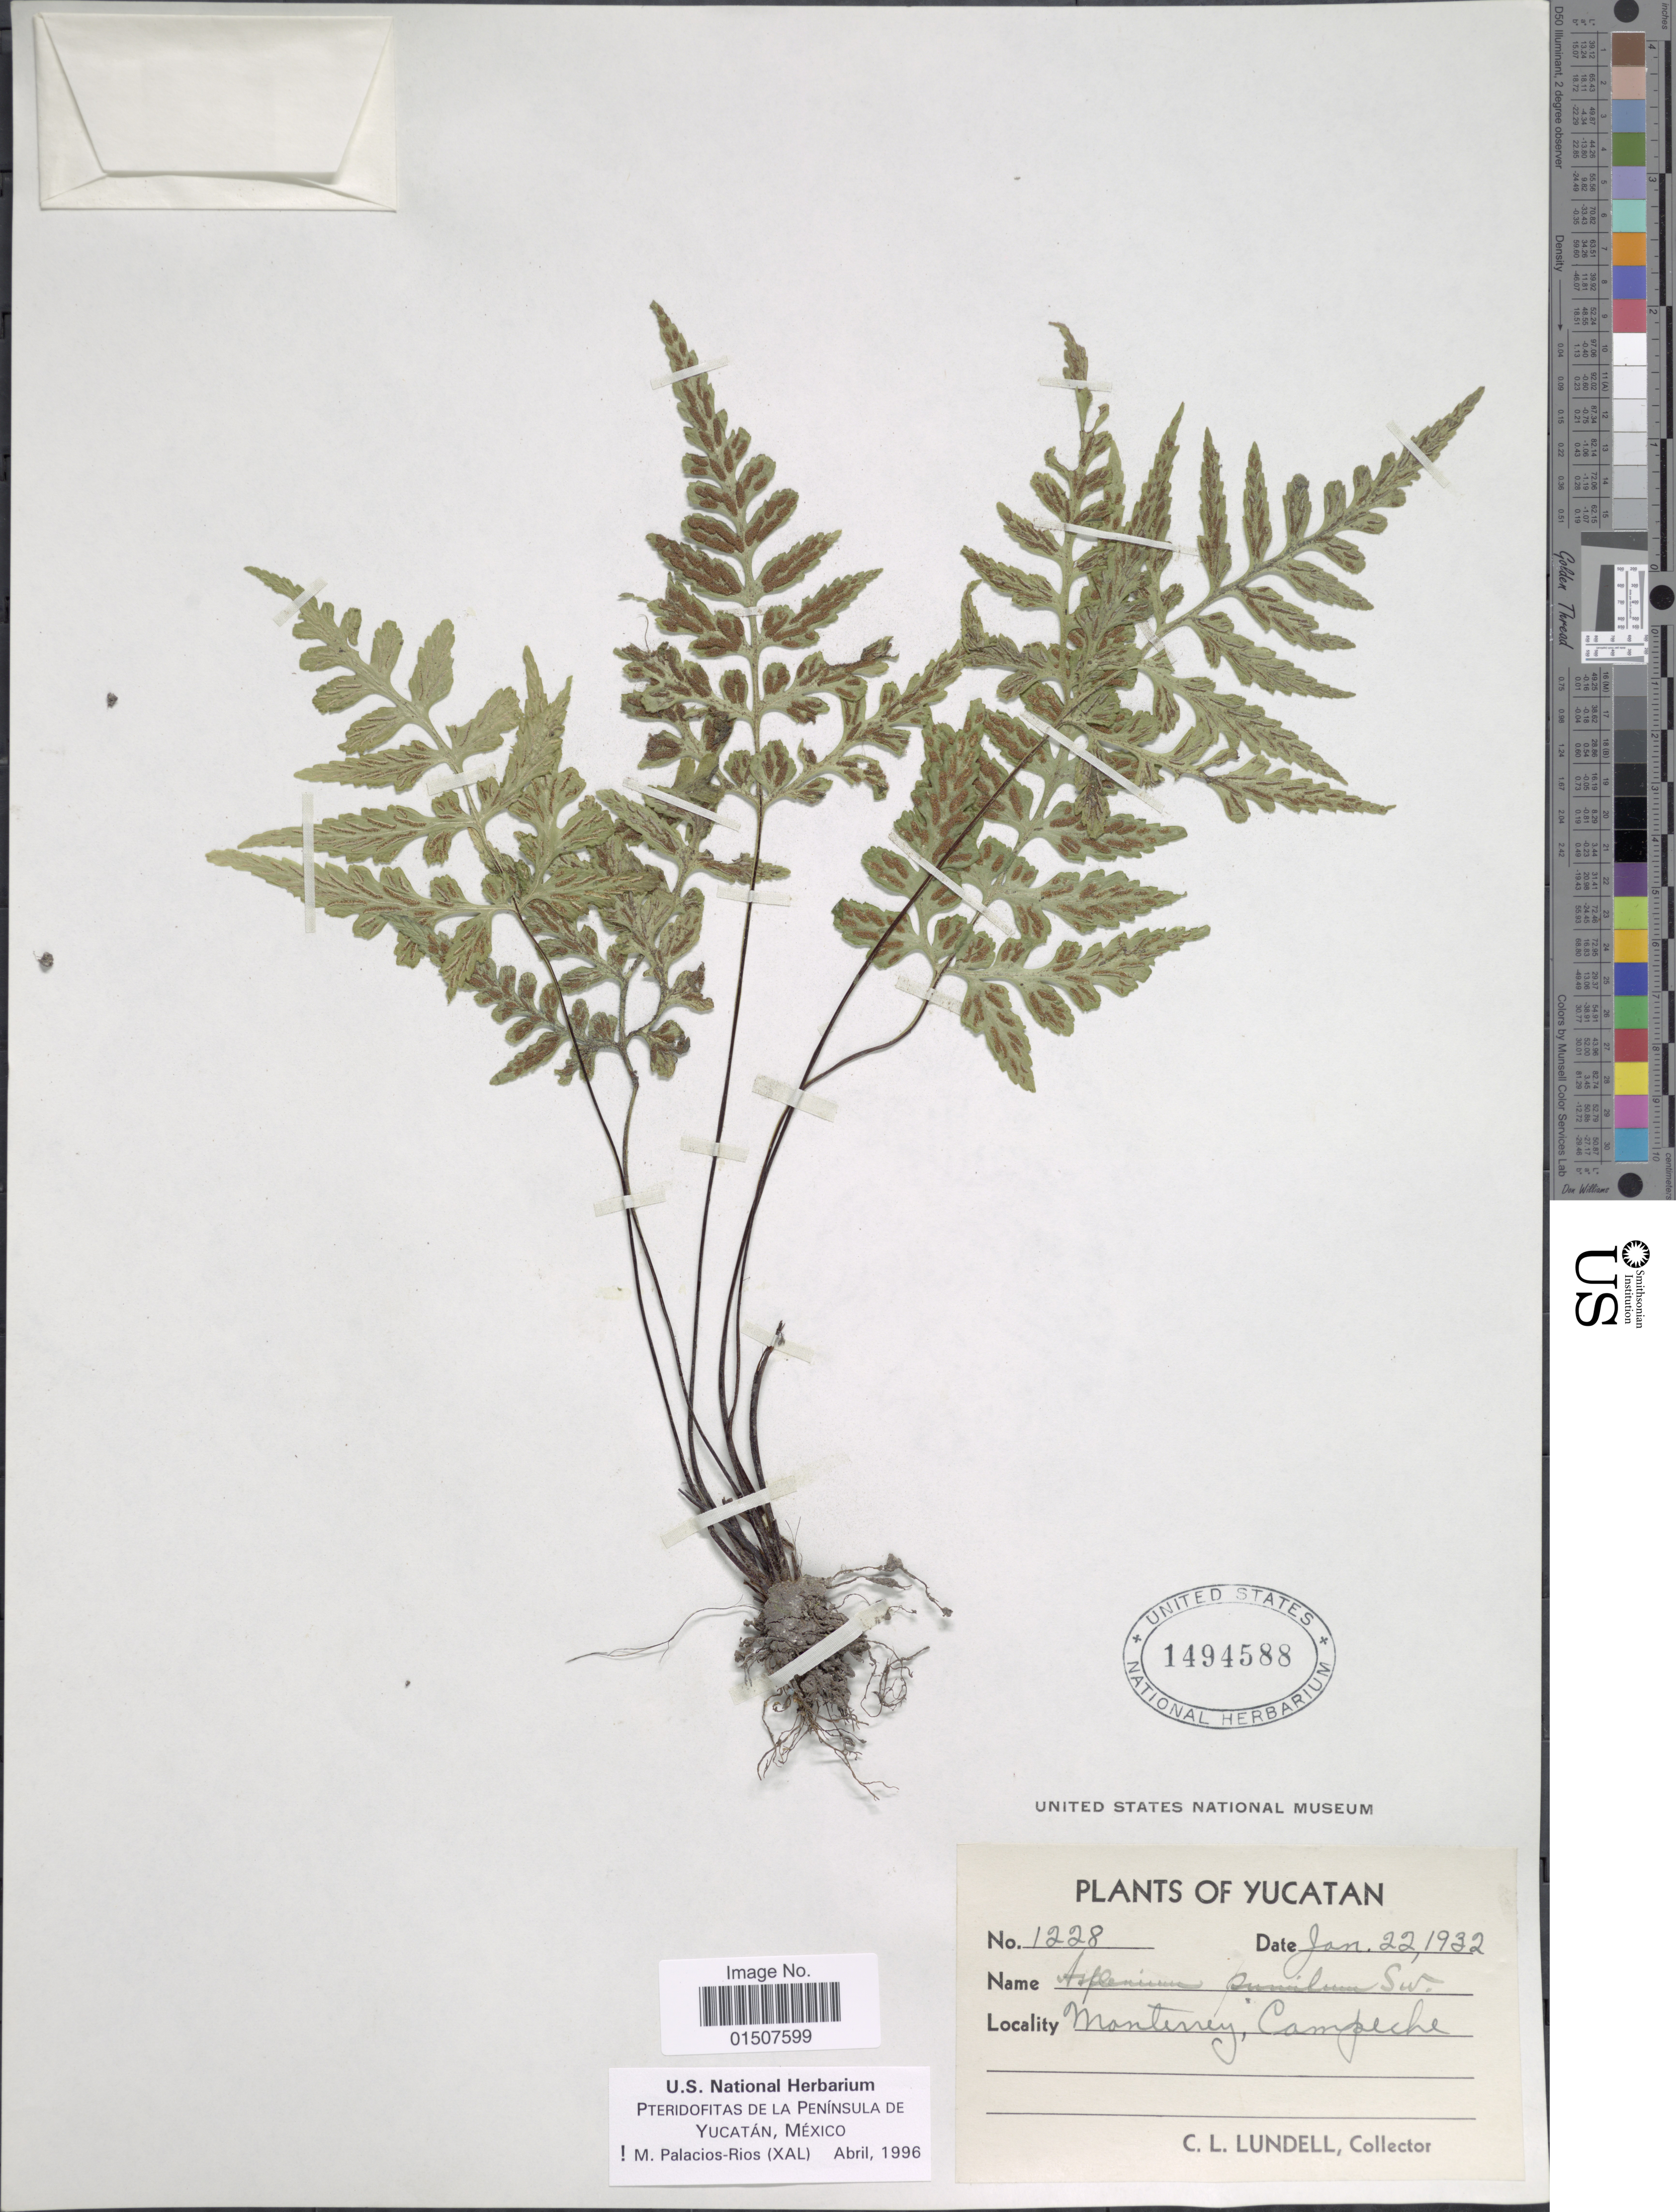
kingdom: Plantae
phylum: Tracheophyta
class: Polypodiopsida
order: Polypodiales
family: Aspleniaceae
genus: Asplenium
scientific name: Asplenium pumilum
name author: Sw.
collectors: C. L. Lundell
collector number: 1228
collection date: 1932-01-22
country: Mexico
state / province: Yucatán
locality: Monterrey, Campeche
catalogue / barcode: US 1494588